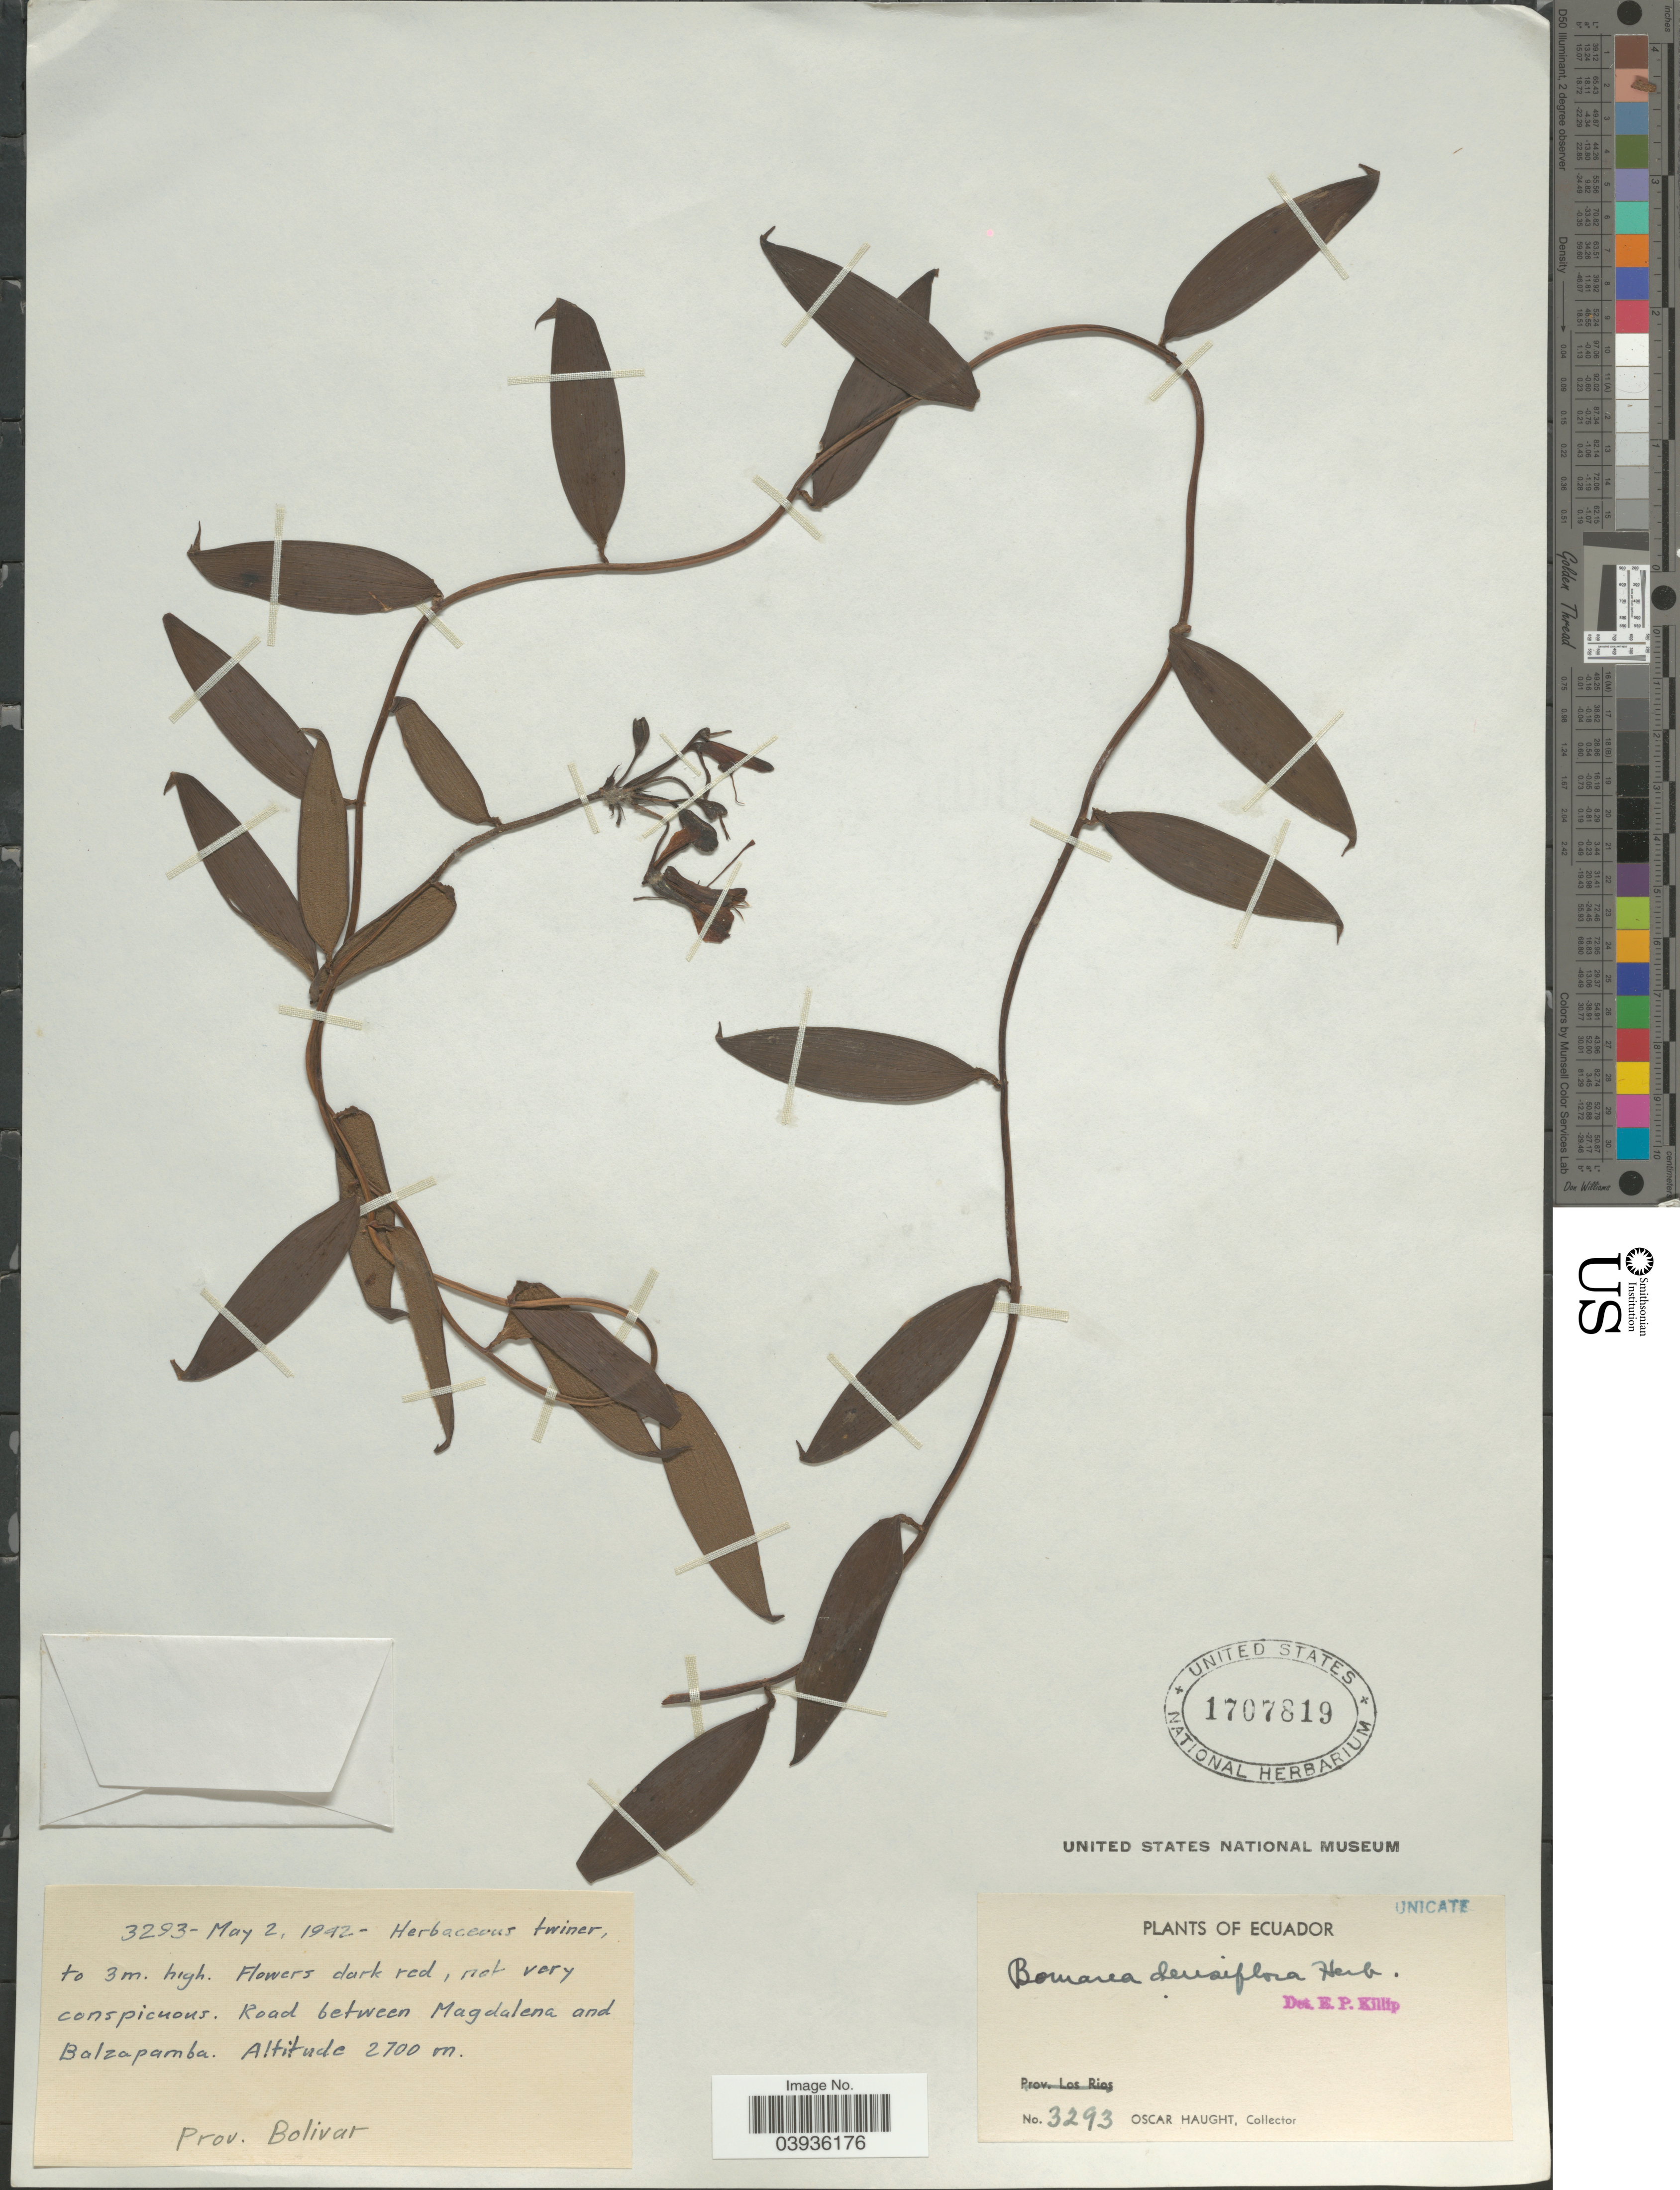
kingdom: Plantae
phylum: Tracheophyta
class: Liliopsida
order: Liliales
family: Alstroemeriaceae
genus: Bomarea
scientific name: Bomarea densiflora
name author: Herb.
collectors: O. L. Haught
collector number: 3293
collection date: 1942-05-02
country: Ecuador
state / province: Bolívar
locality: Road between Magdalena and Balzapamba.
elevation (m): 2700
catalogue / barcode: US 1707819